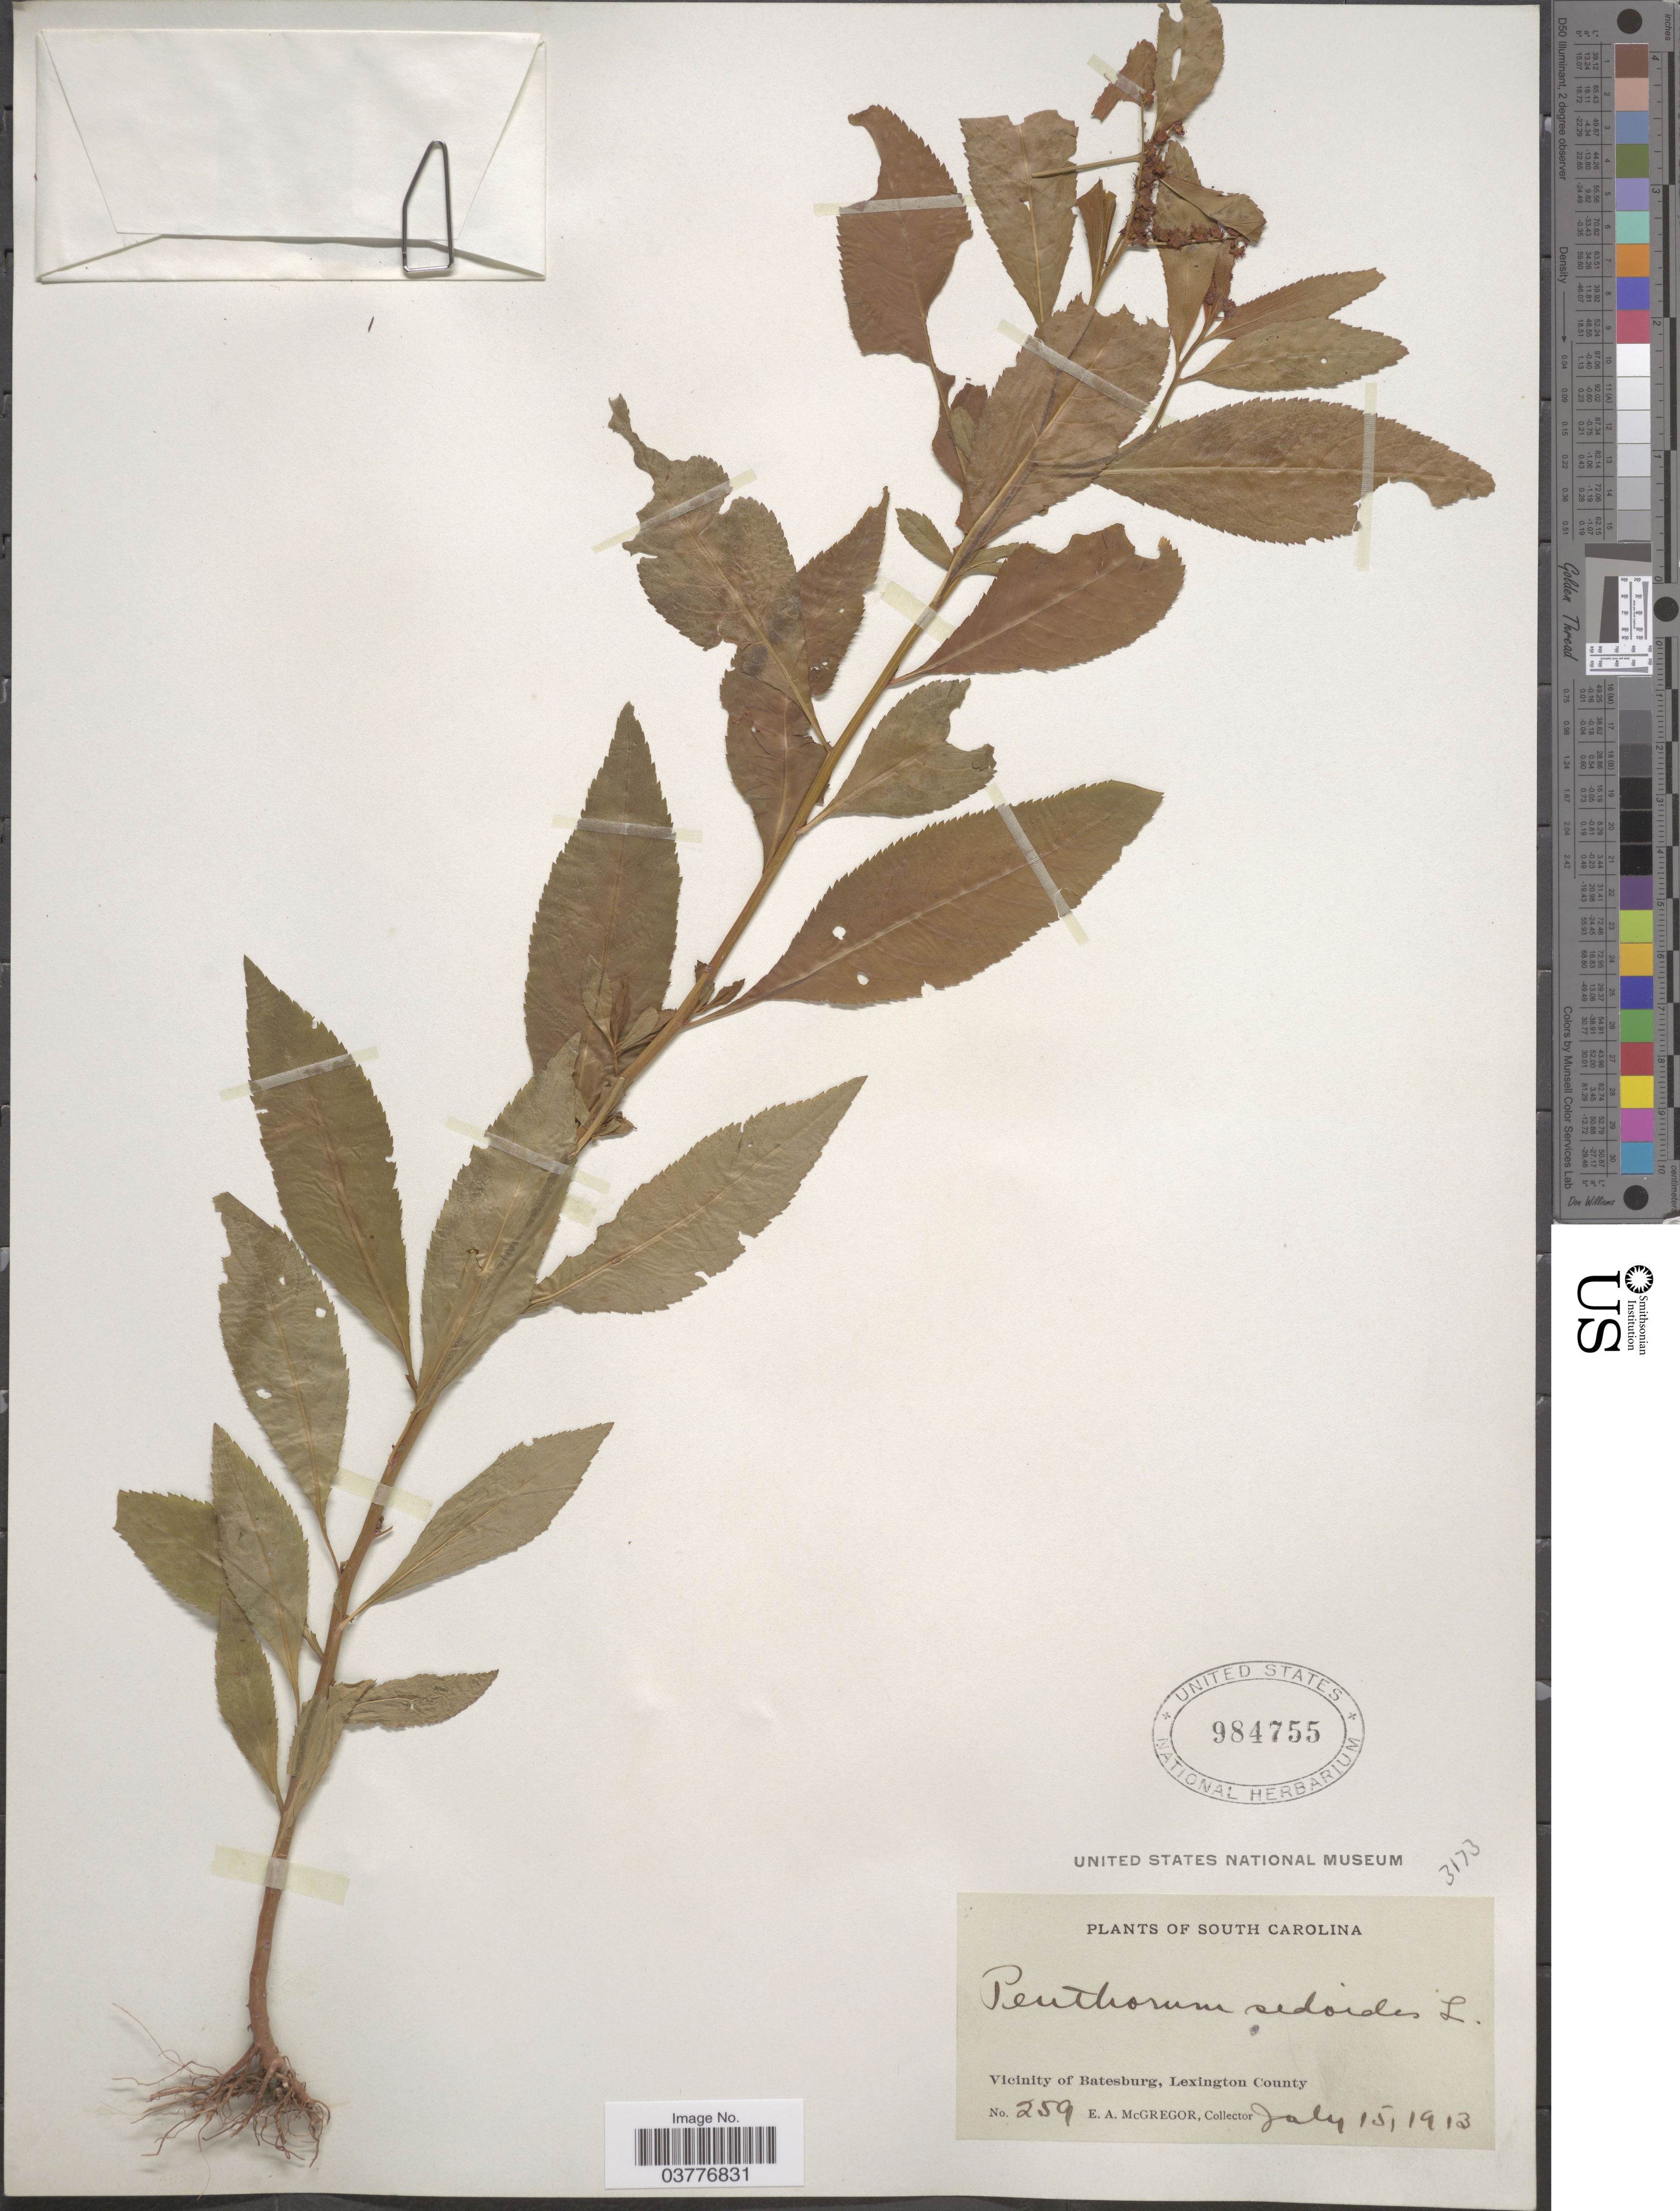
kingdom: Plantae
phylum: Tracheophyta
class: Magnoliopsida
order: Saxifragales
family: Penthoraceae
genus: Penthorum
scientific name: Penthorum sedoides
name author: L.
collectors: E. A. McGregor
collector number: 259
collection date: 1913-07-15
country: United States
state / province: South Carolina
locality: Vicinity of Batesburg, Lexington County.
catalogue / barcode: US 984755